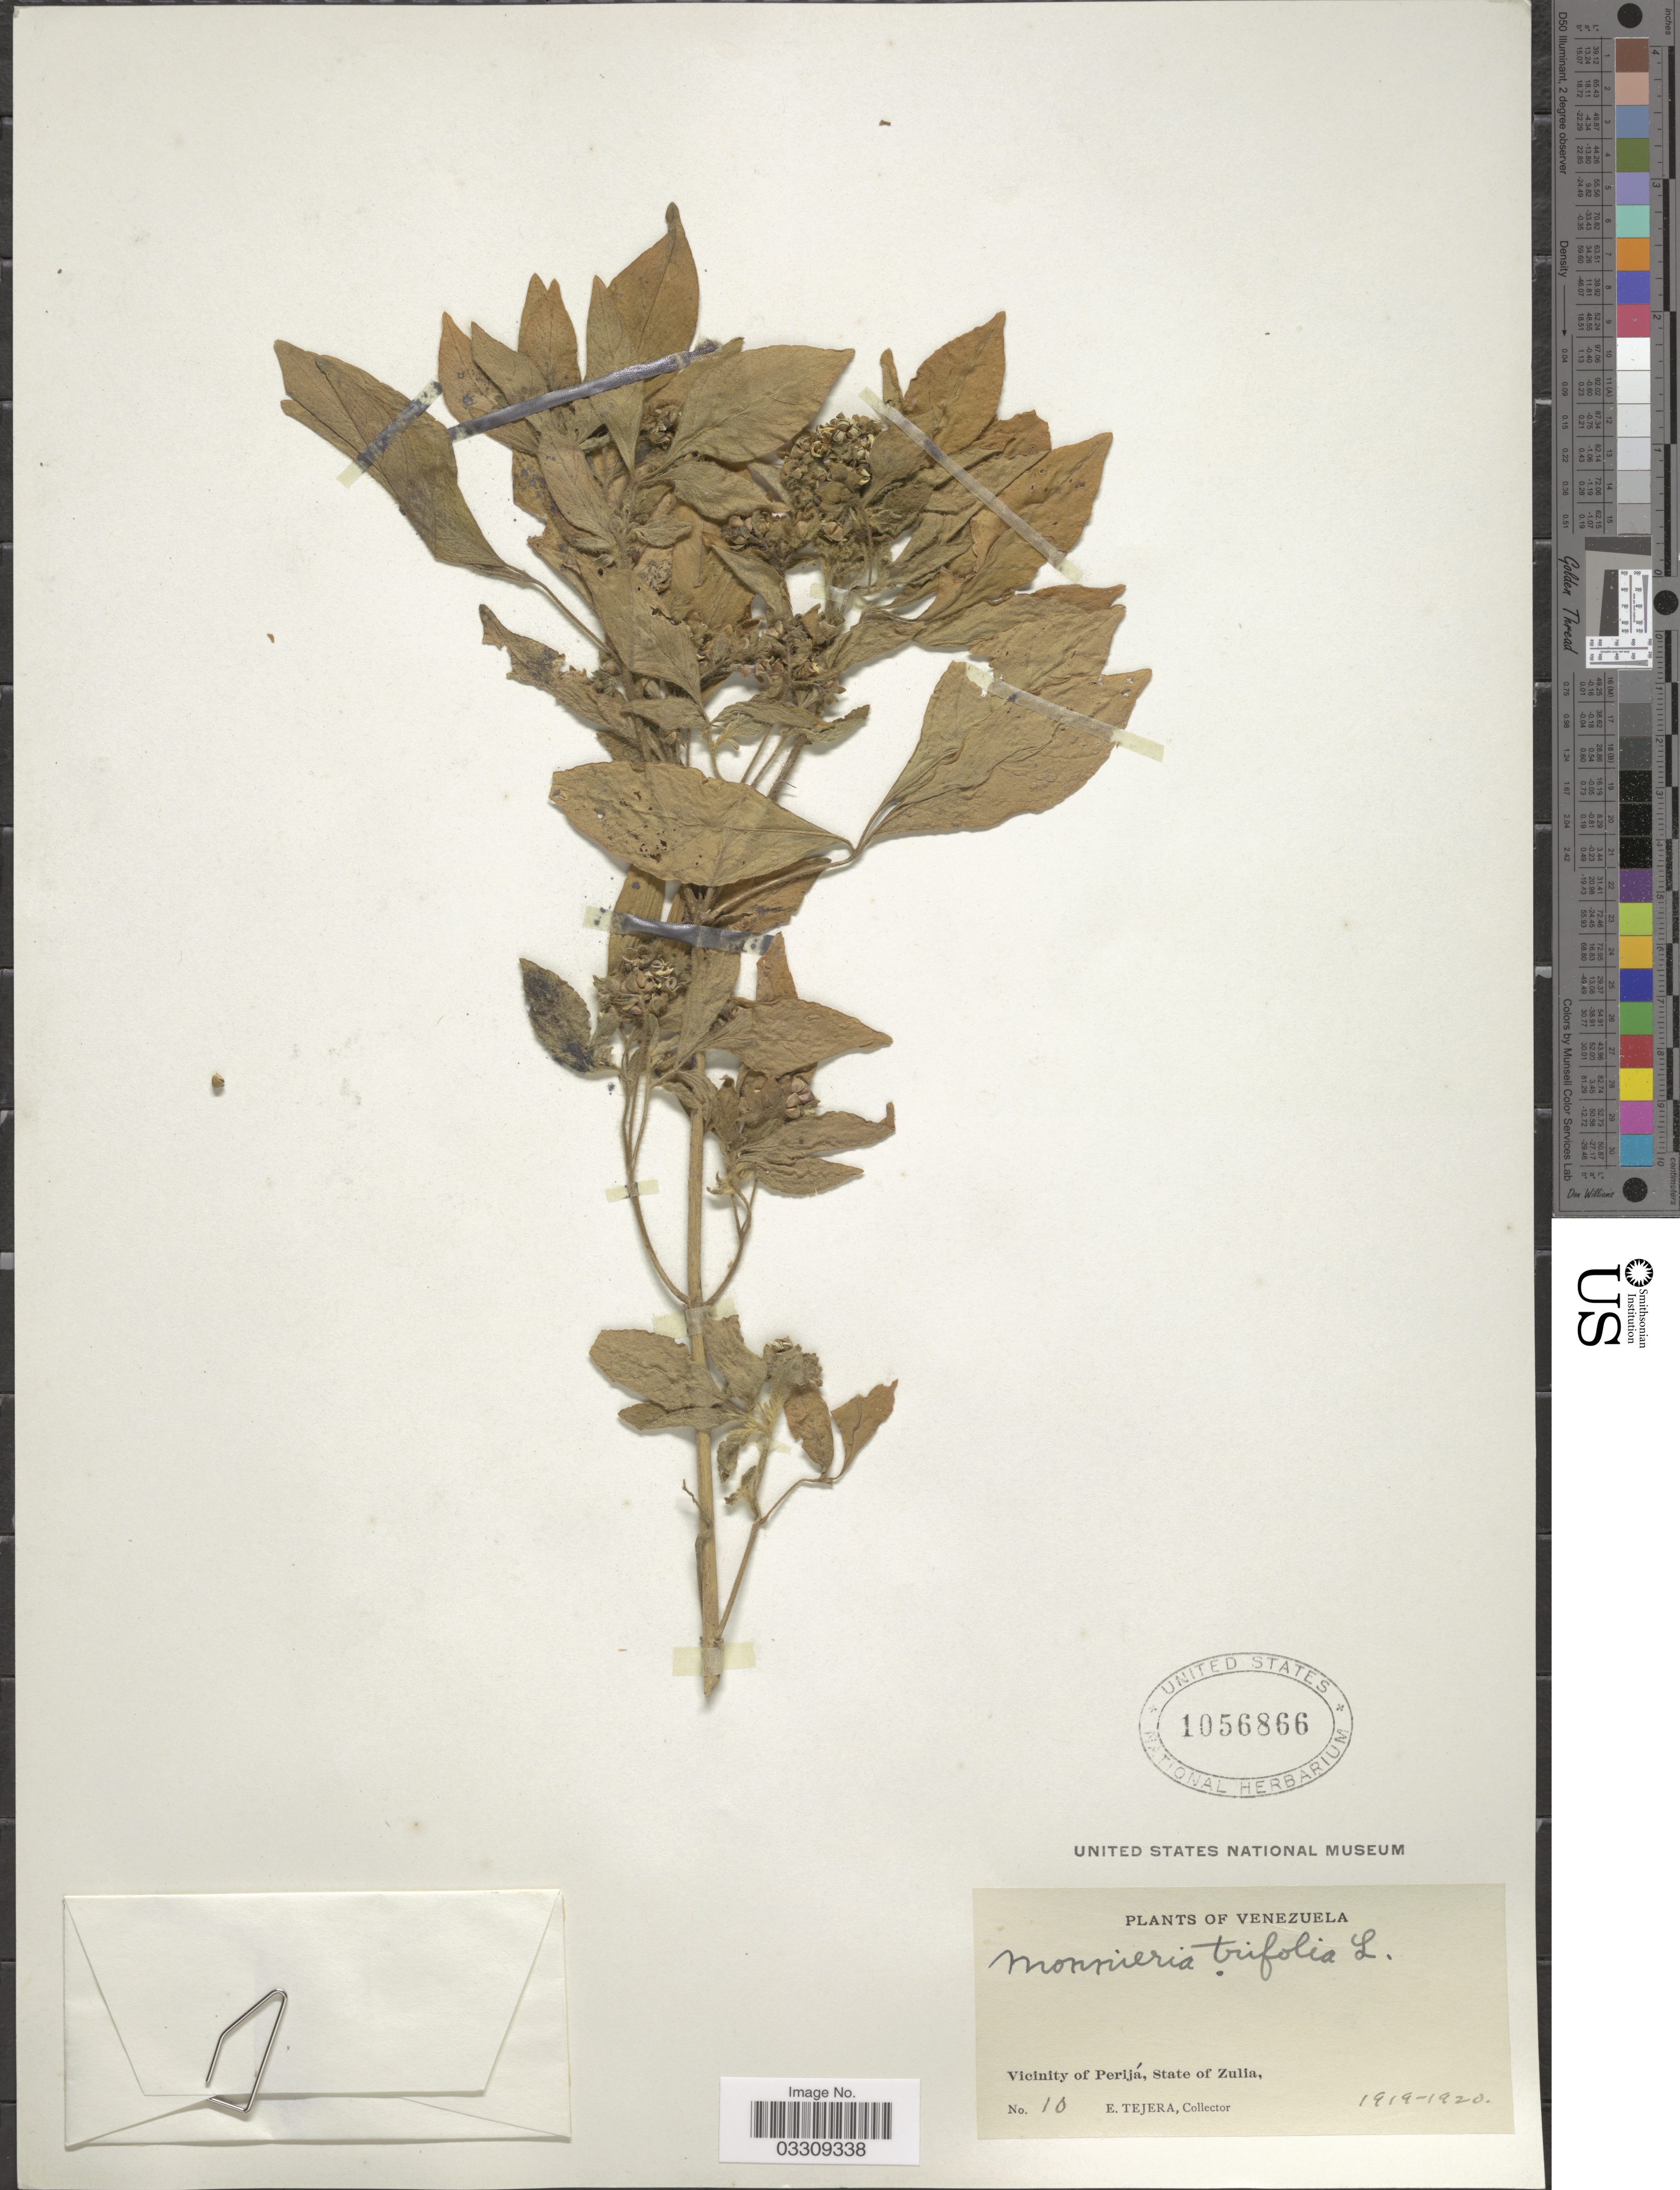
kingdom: Plantae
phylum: Tracheophyta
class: Magnoliopsida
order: Sapindales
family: Rutaceae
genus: Ertela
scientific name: Ertela trifolia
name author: (L.) Kuntze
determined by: Strong, Mark T., (BOT), Smithsonian Institution - National Museum of Natural History (UNITED STATES)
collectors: E. Tejera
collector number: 10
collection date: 1919/1920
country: Venezuela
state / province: Zulia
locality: Vicinity of Perijá.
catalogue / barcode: US 1056866